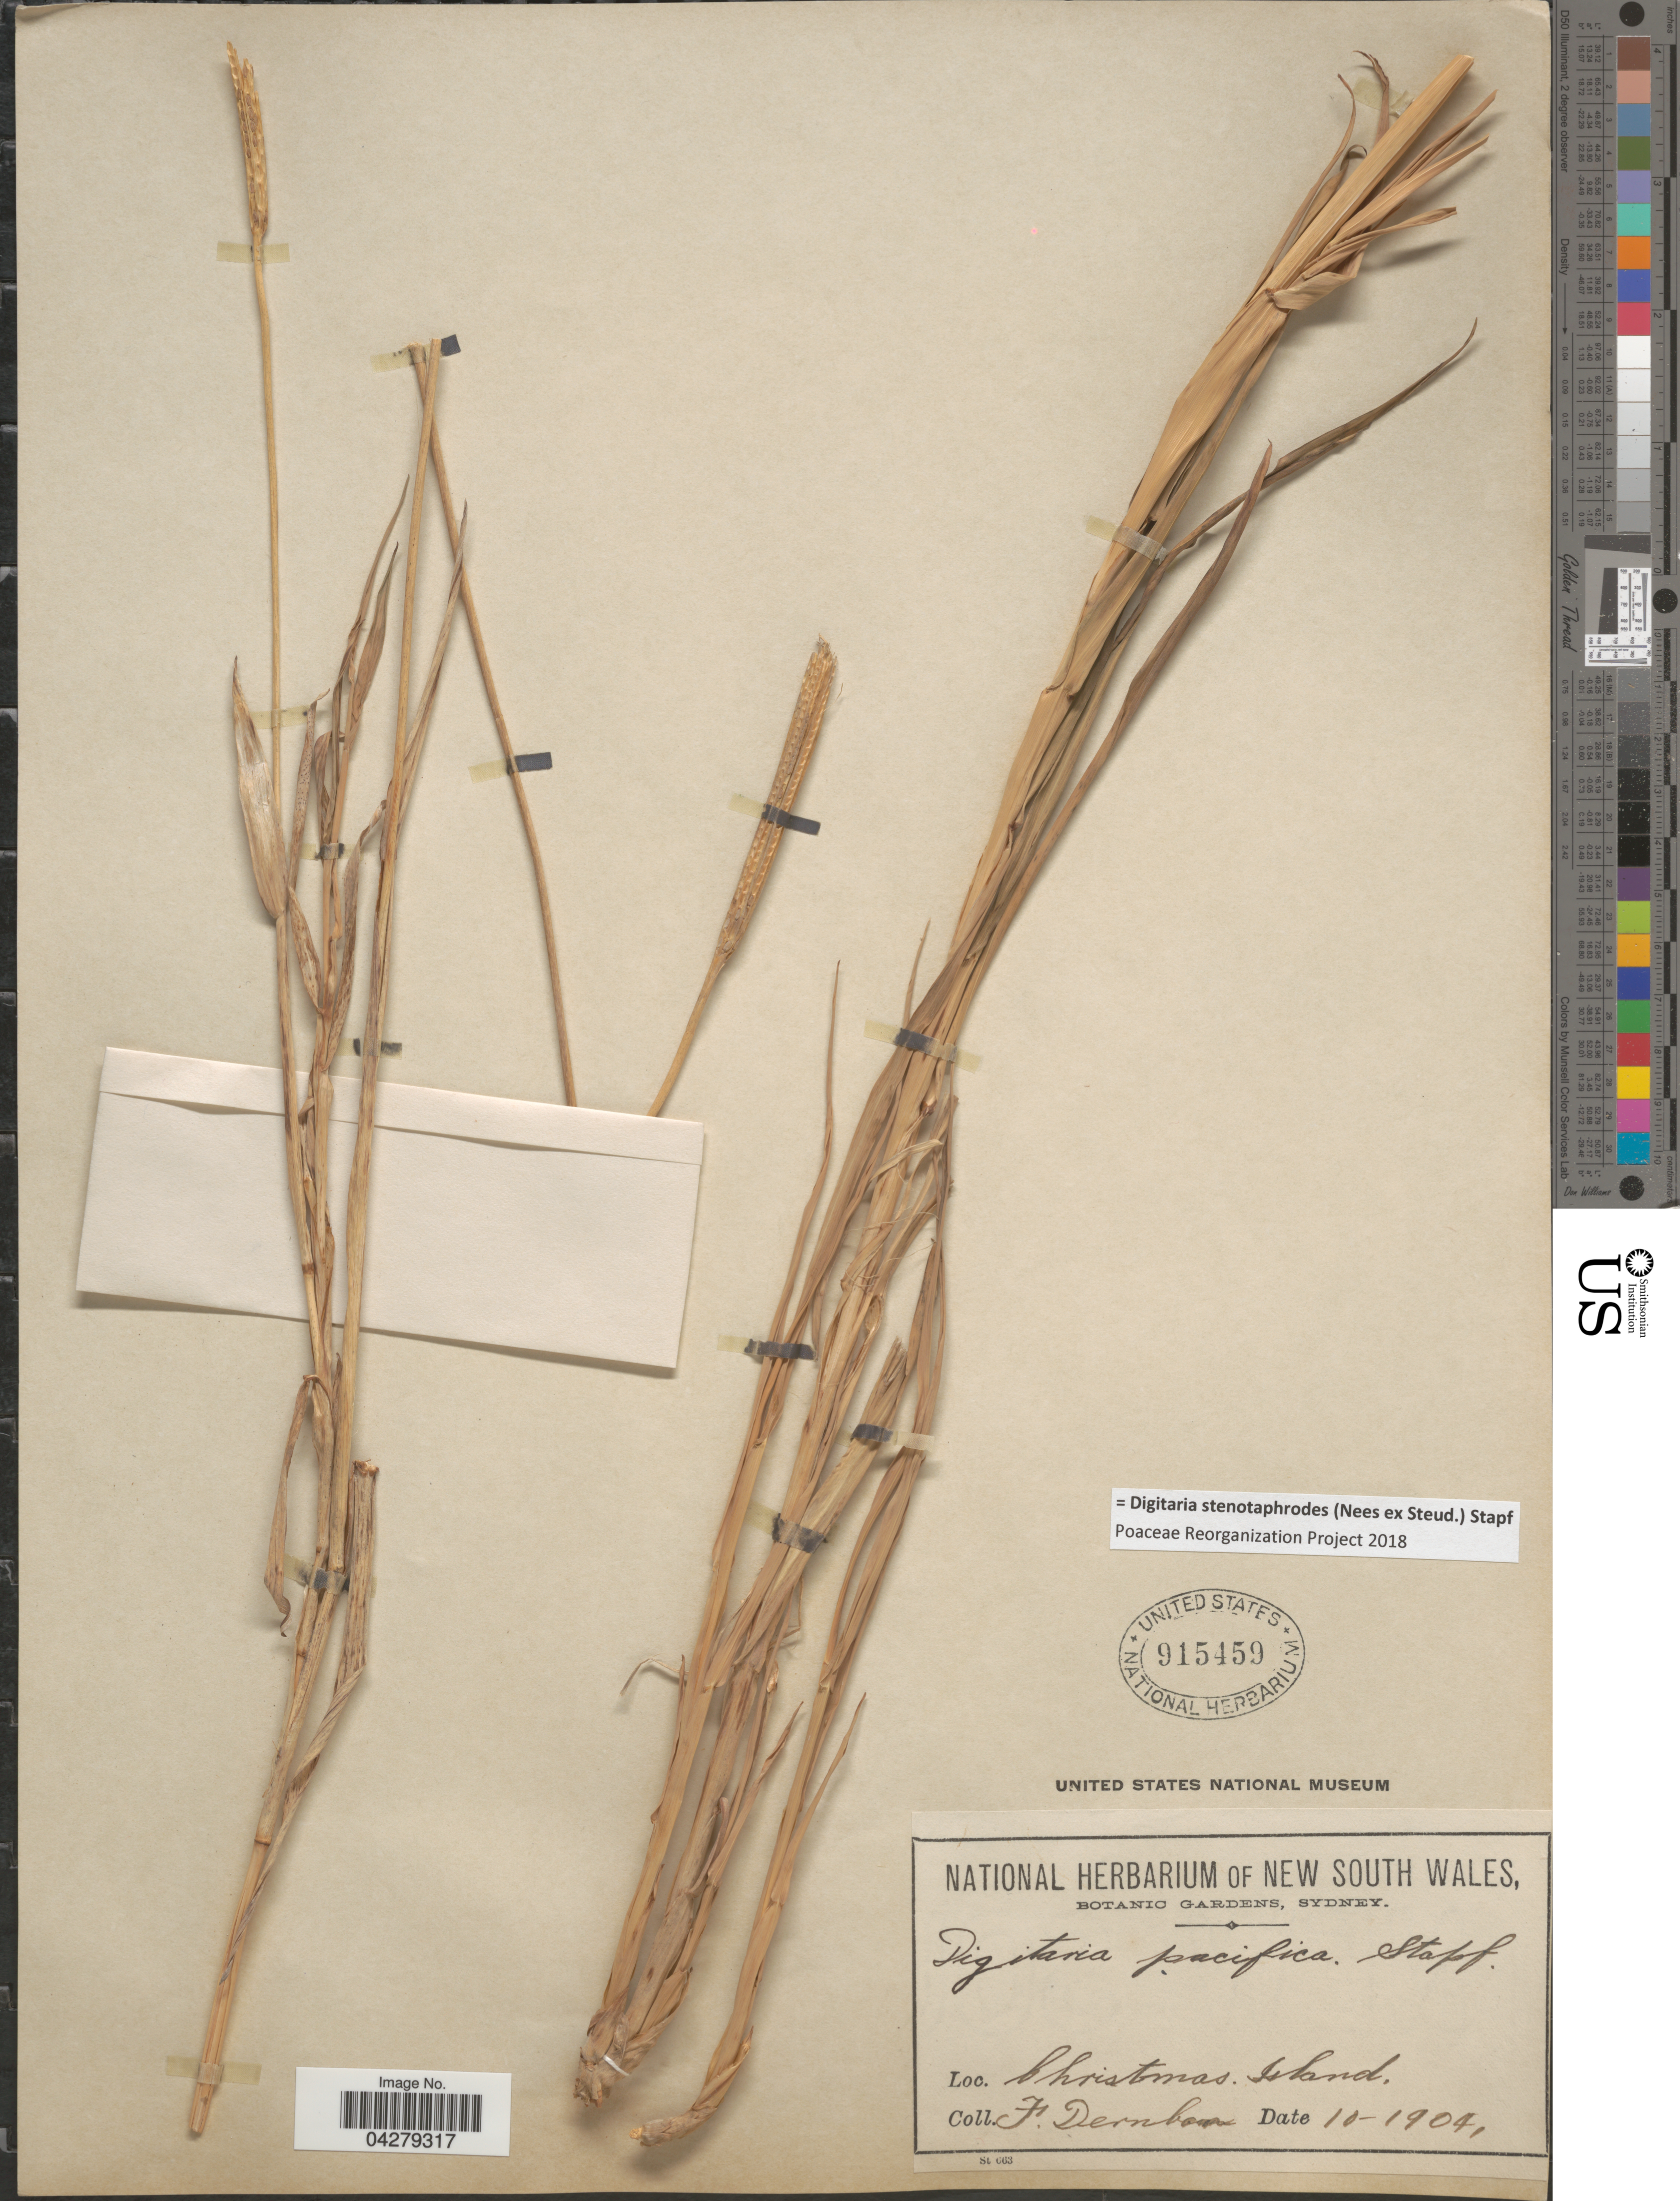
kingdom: Plantae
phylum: Tracheophyta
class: Liliopsida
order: Poales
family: Poaceae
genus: Digitaria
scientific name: Digitaria stenotaphrodes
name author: (Steud.) Stapf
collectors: F. Dernban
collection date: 1904-10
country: Australia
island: Christmas Island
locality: Christmas Island.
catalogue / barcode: US 915459